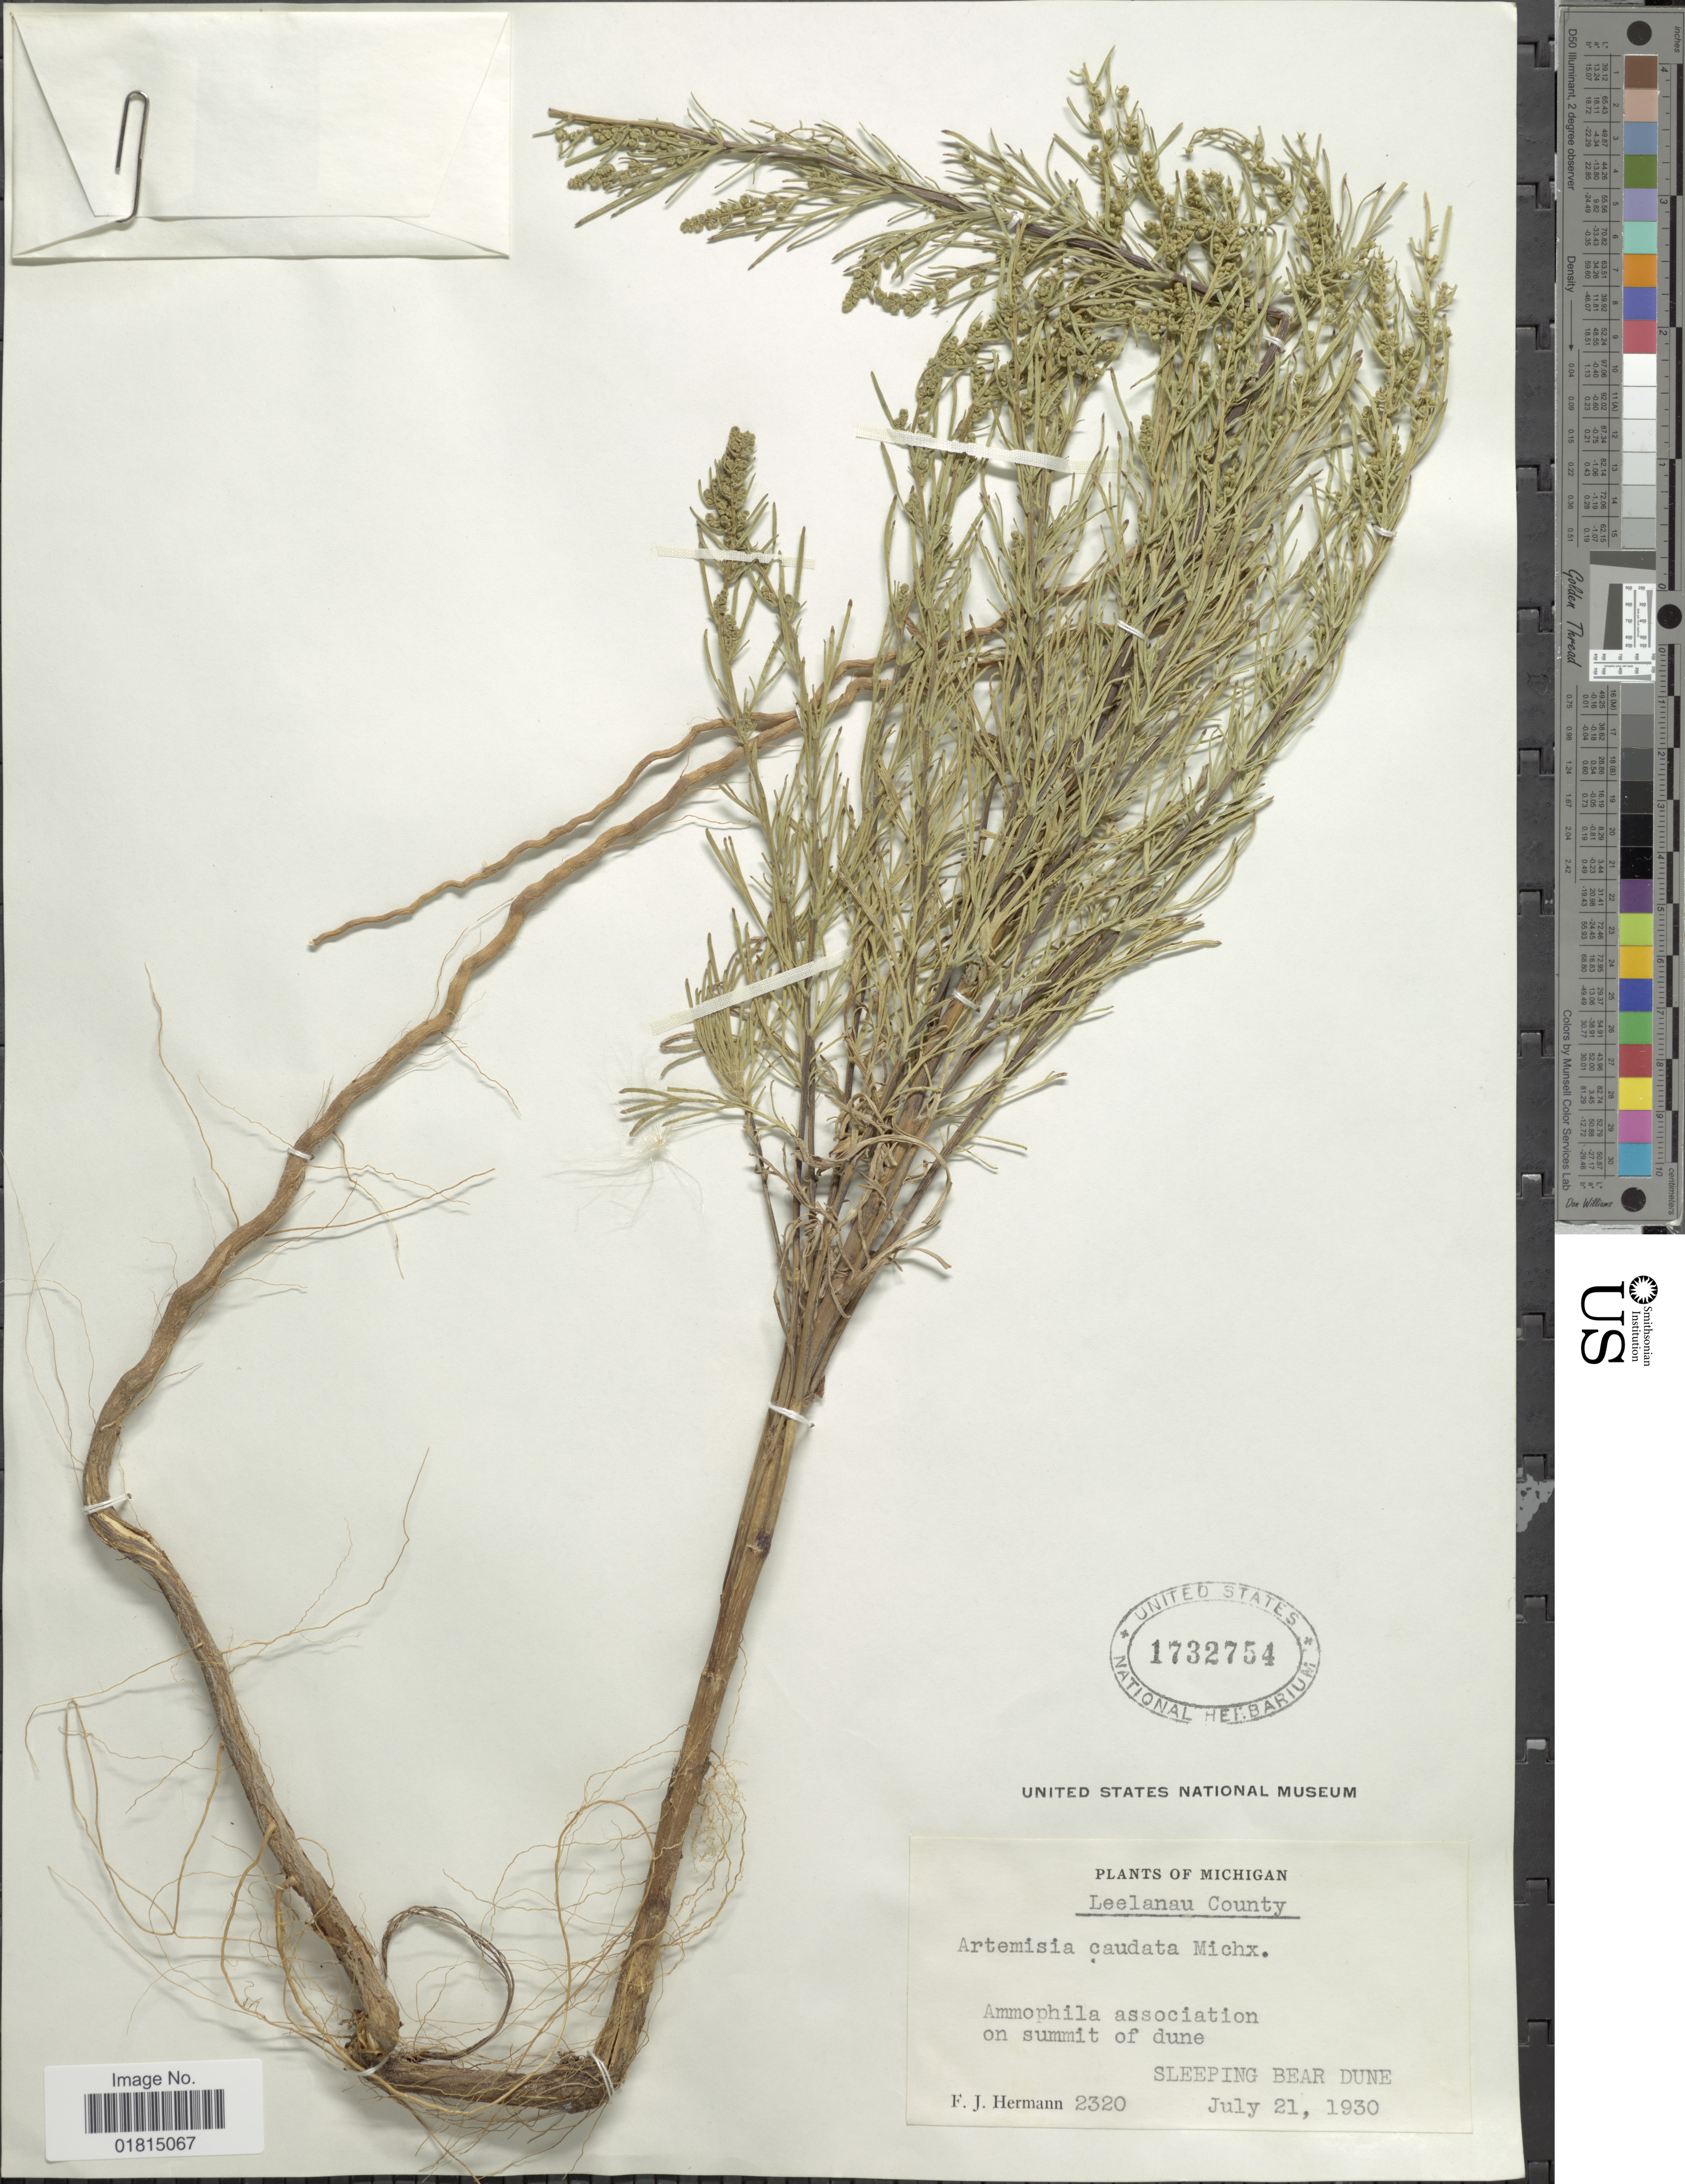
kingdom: Plantae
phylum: Tracheophyta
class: Magnoliopsida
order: Asterales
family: Asteraceae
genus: Artemisia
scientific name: Artemisia caudata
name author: Michx.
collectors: F. J. Hermann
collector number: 2320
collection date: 1930-07-21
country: United States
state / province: Michigan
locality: Leelanau County. Ammophila association on summit of dune Sleeping Bear Dune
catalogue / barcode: US 1732754